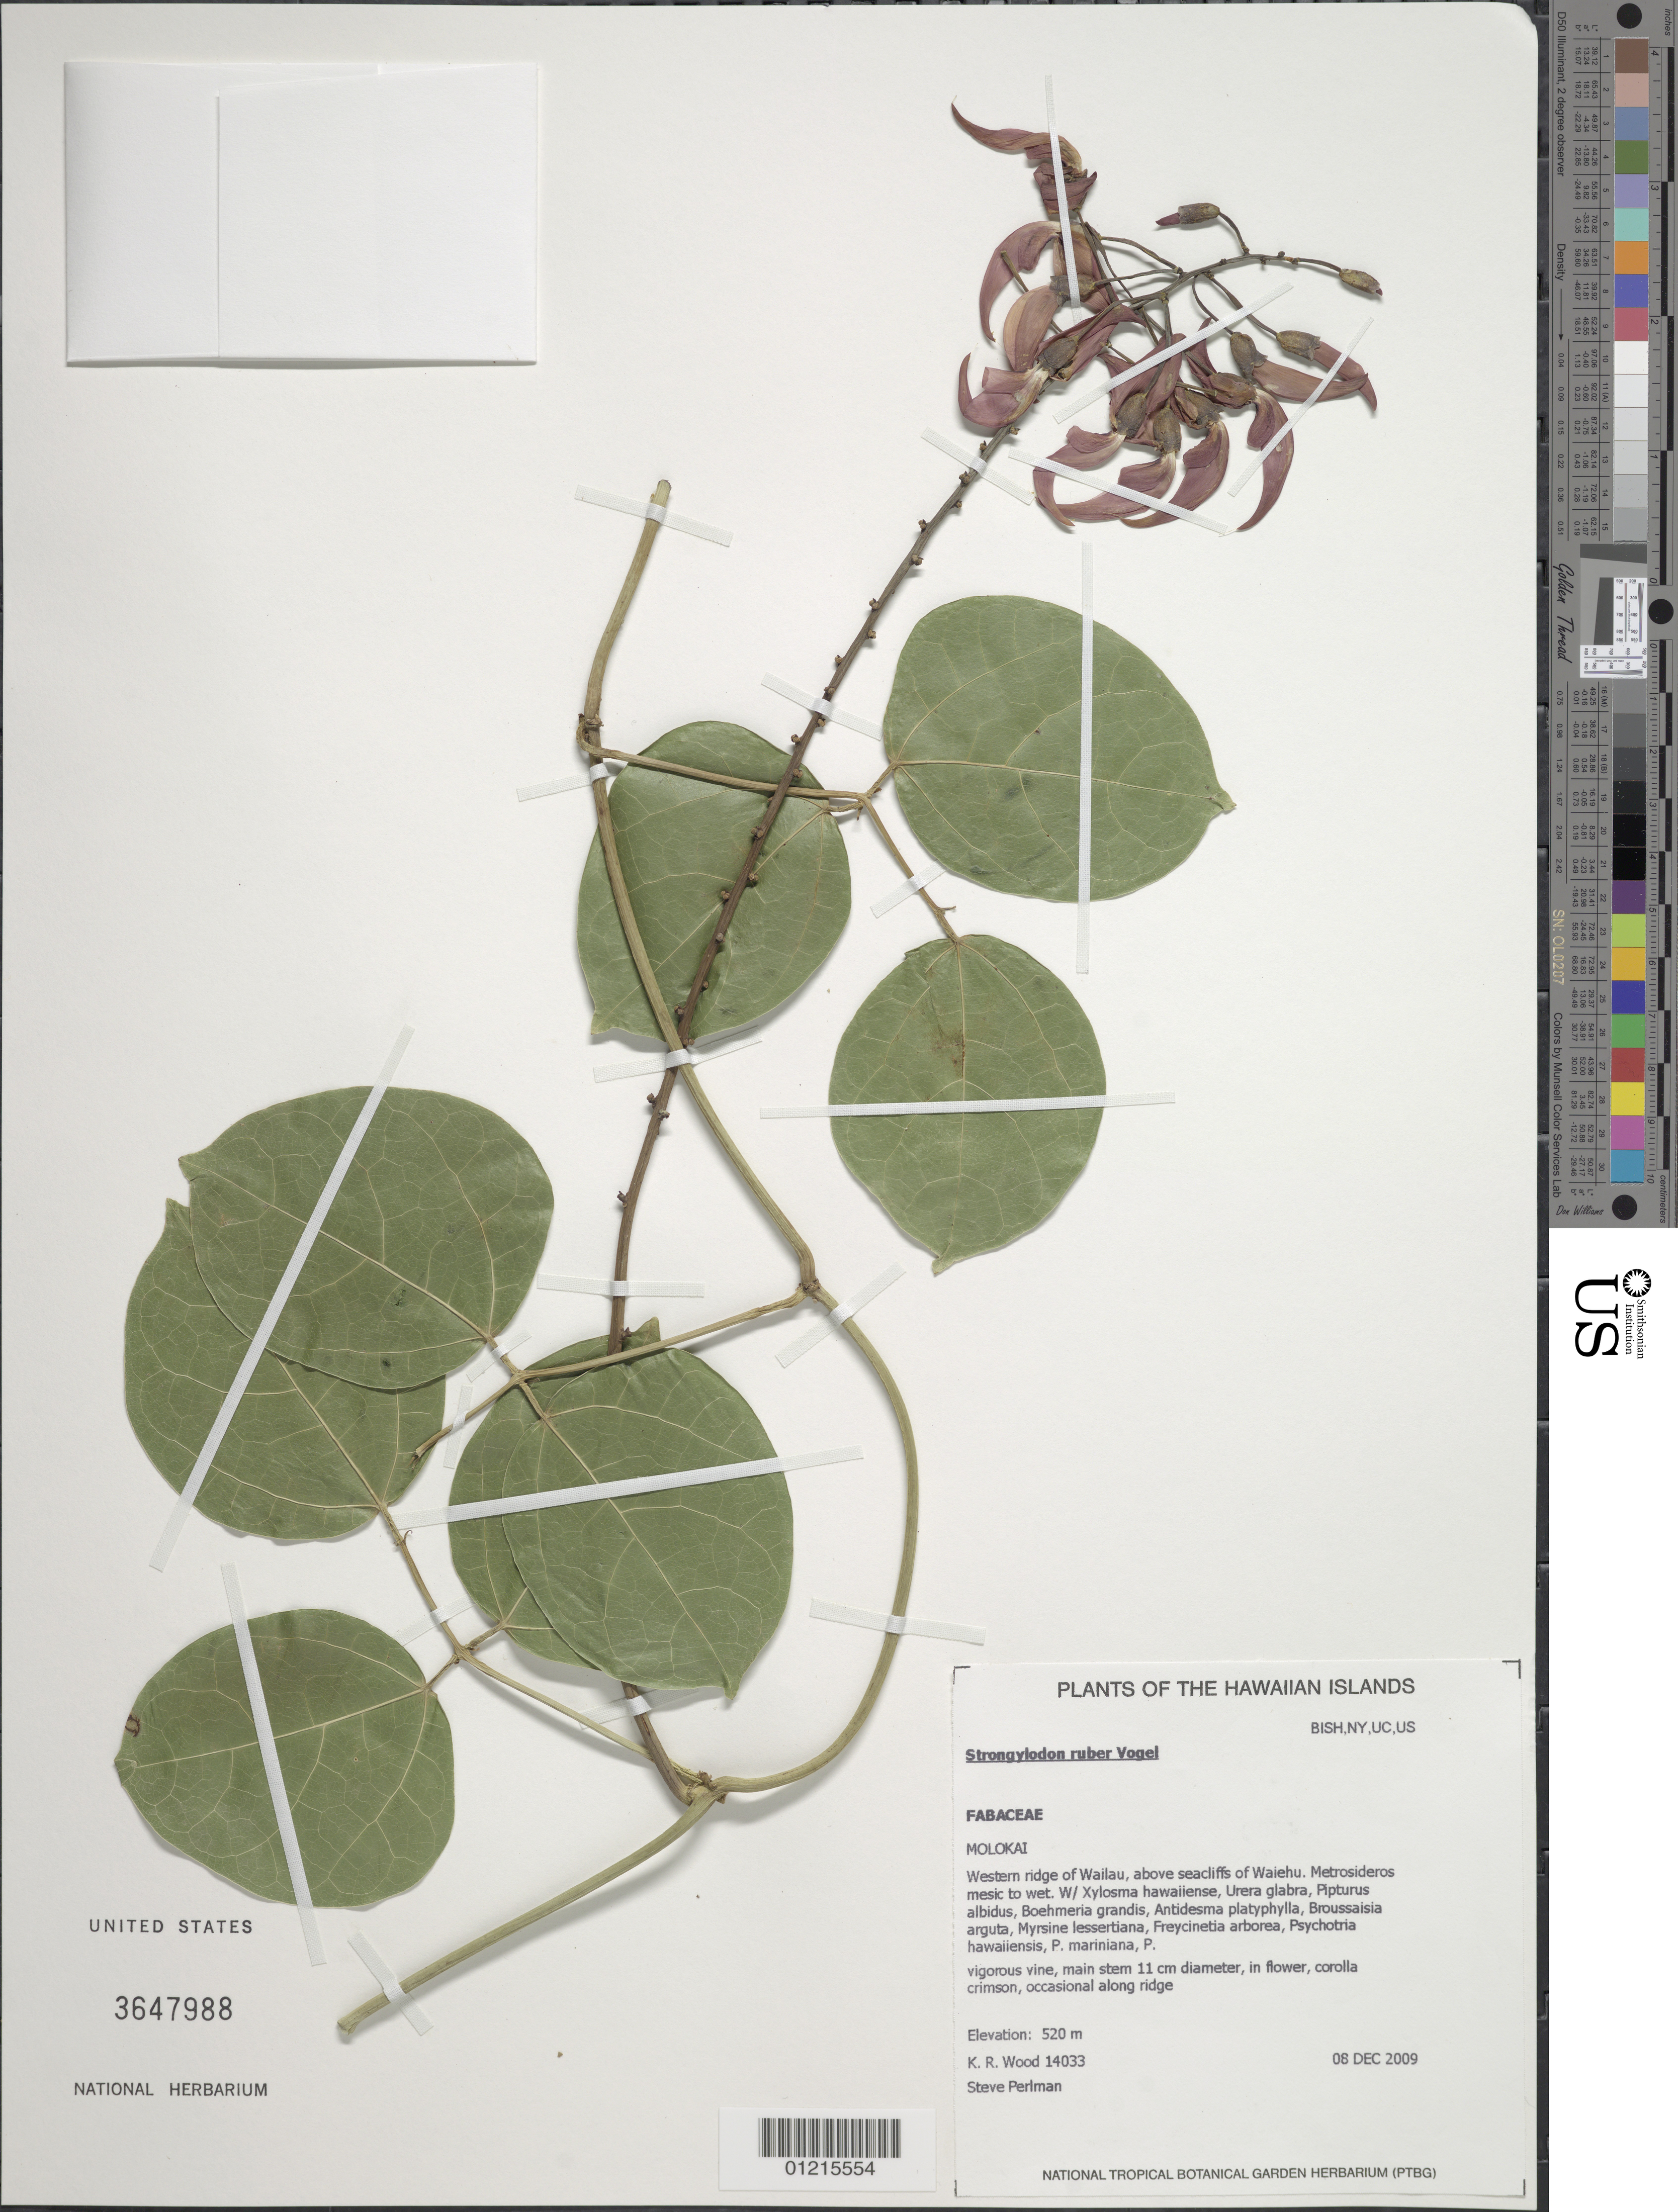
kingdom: Plantae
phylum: Tracheophyta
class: Magnoliopsida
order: Fabales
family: Fabaceae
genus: Strongylodon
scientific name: Strongylodon ruber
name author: Vogel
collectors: K. R. Wood & S. P. Perlman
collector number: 14033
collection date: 2009-12-08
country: United States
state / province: Hawaii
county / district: Maui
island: Moloka'i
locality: Western ridge of Wailau, above seacliffs of Waiehu.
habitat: Mesic to wet.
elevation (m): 520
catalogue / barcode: US 3647988